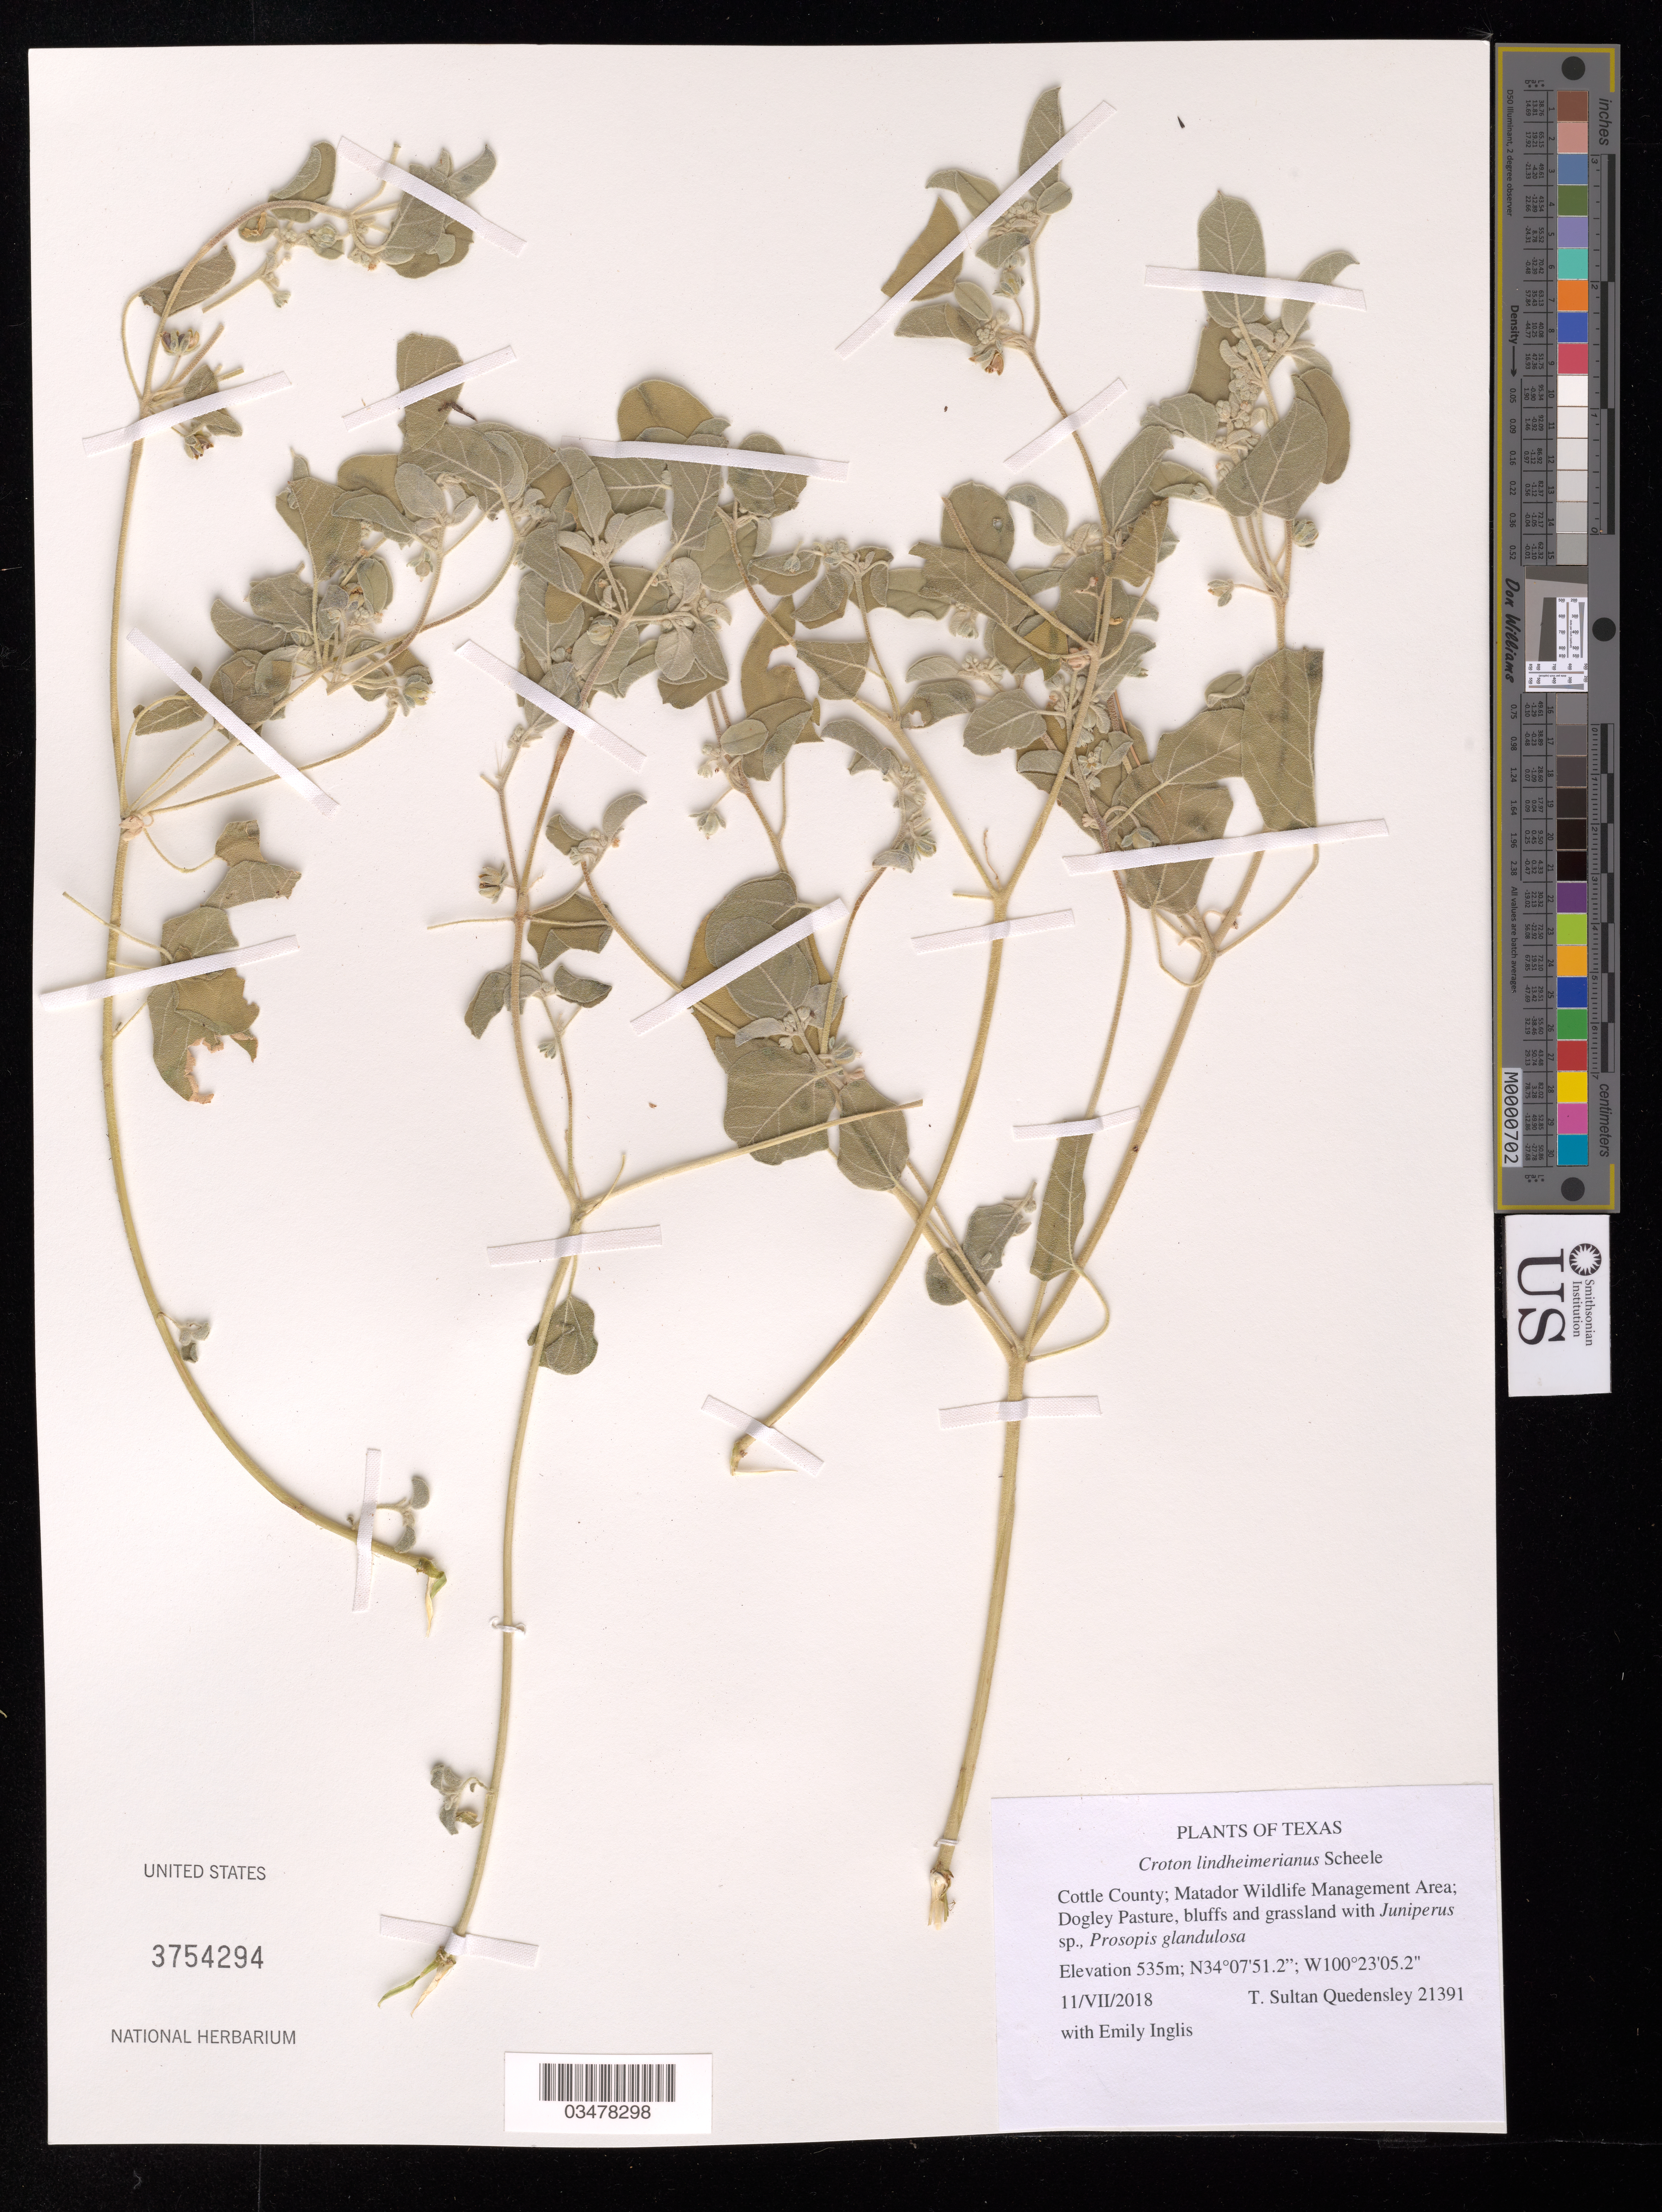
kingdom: Plantae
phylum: Tracheophyta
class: Magnoliopsida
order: Malpighiales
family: Euphorbiaceae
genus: Croton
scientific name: Croton lindheimerianus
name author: Scheele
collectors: T. S. Quedensley & E. Inglis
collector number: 21391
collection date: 2018-07-11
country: United States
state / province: Texas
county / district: Cottle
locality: Matador Wildlife Management Area. Dogley Pasture.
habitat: Bluffs and grassland with Juniperus sp., Prosopis glandulosa.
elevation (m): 535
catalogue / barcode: US 3754294